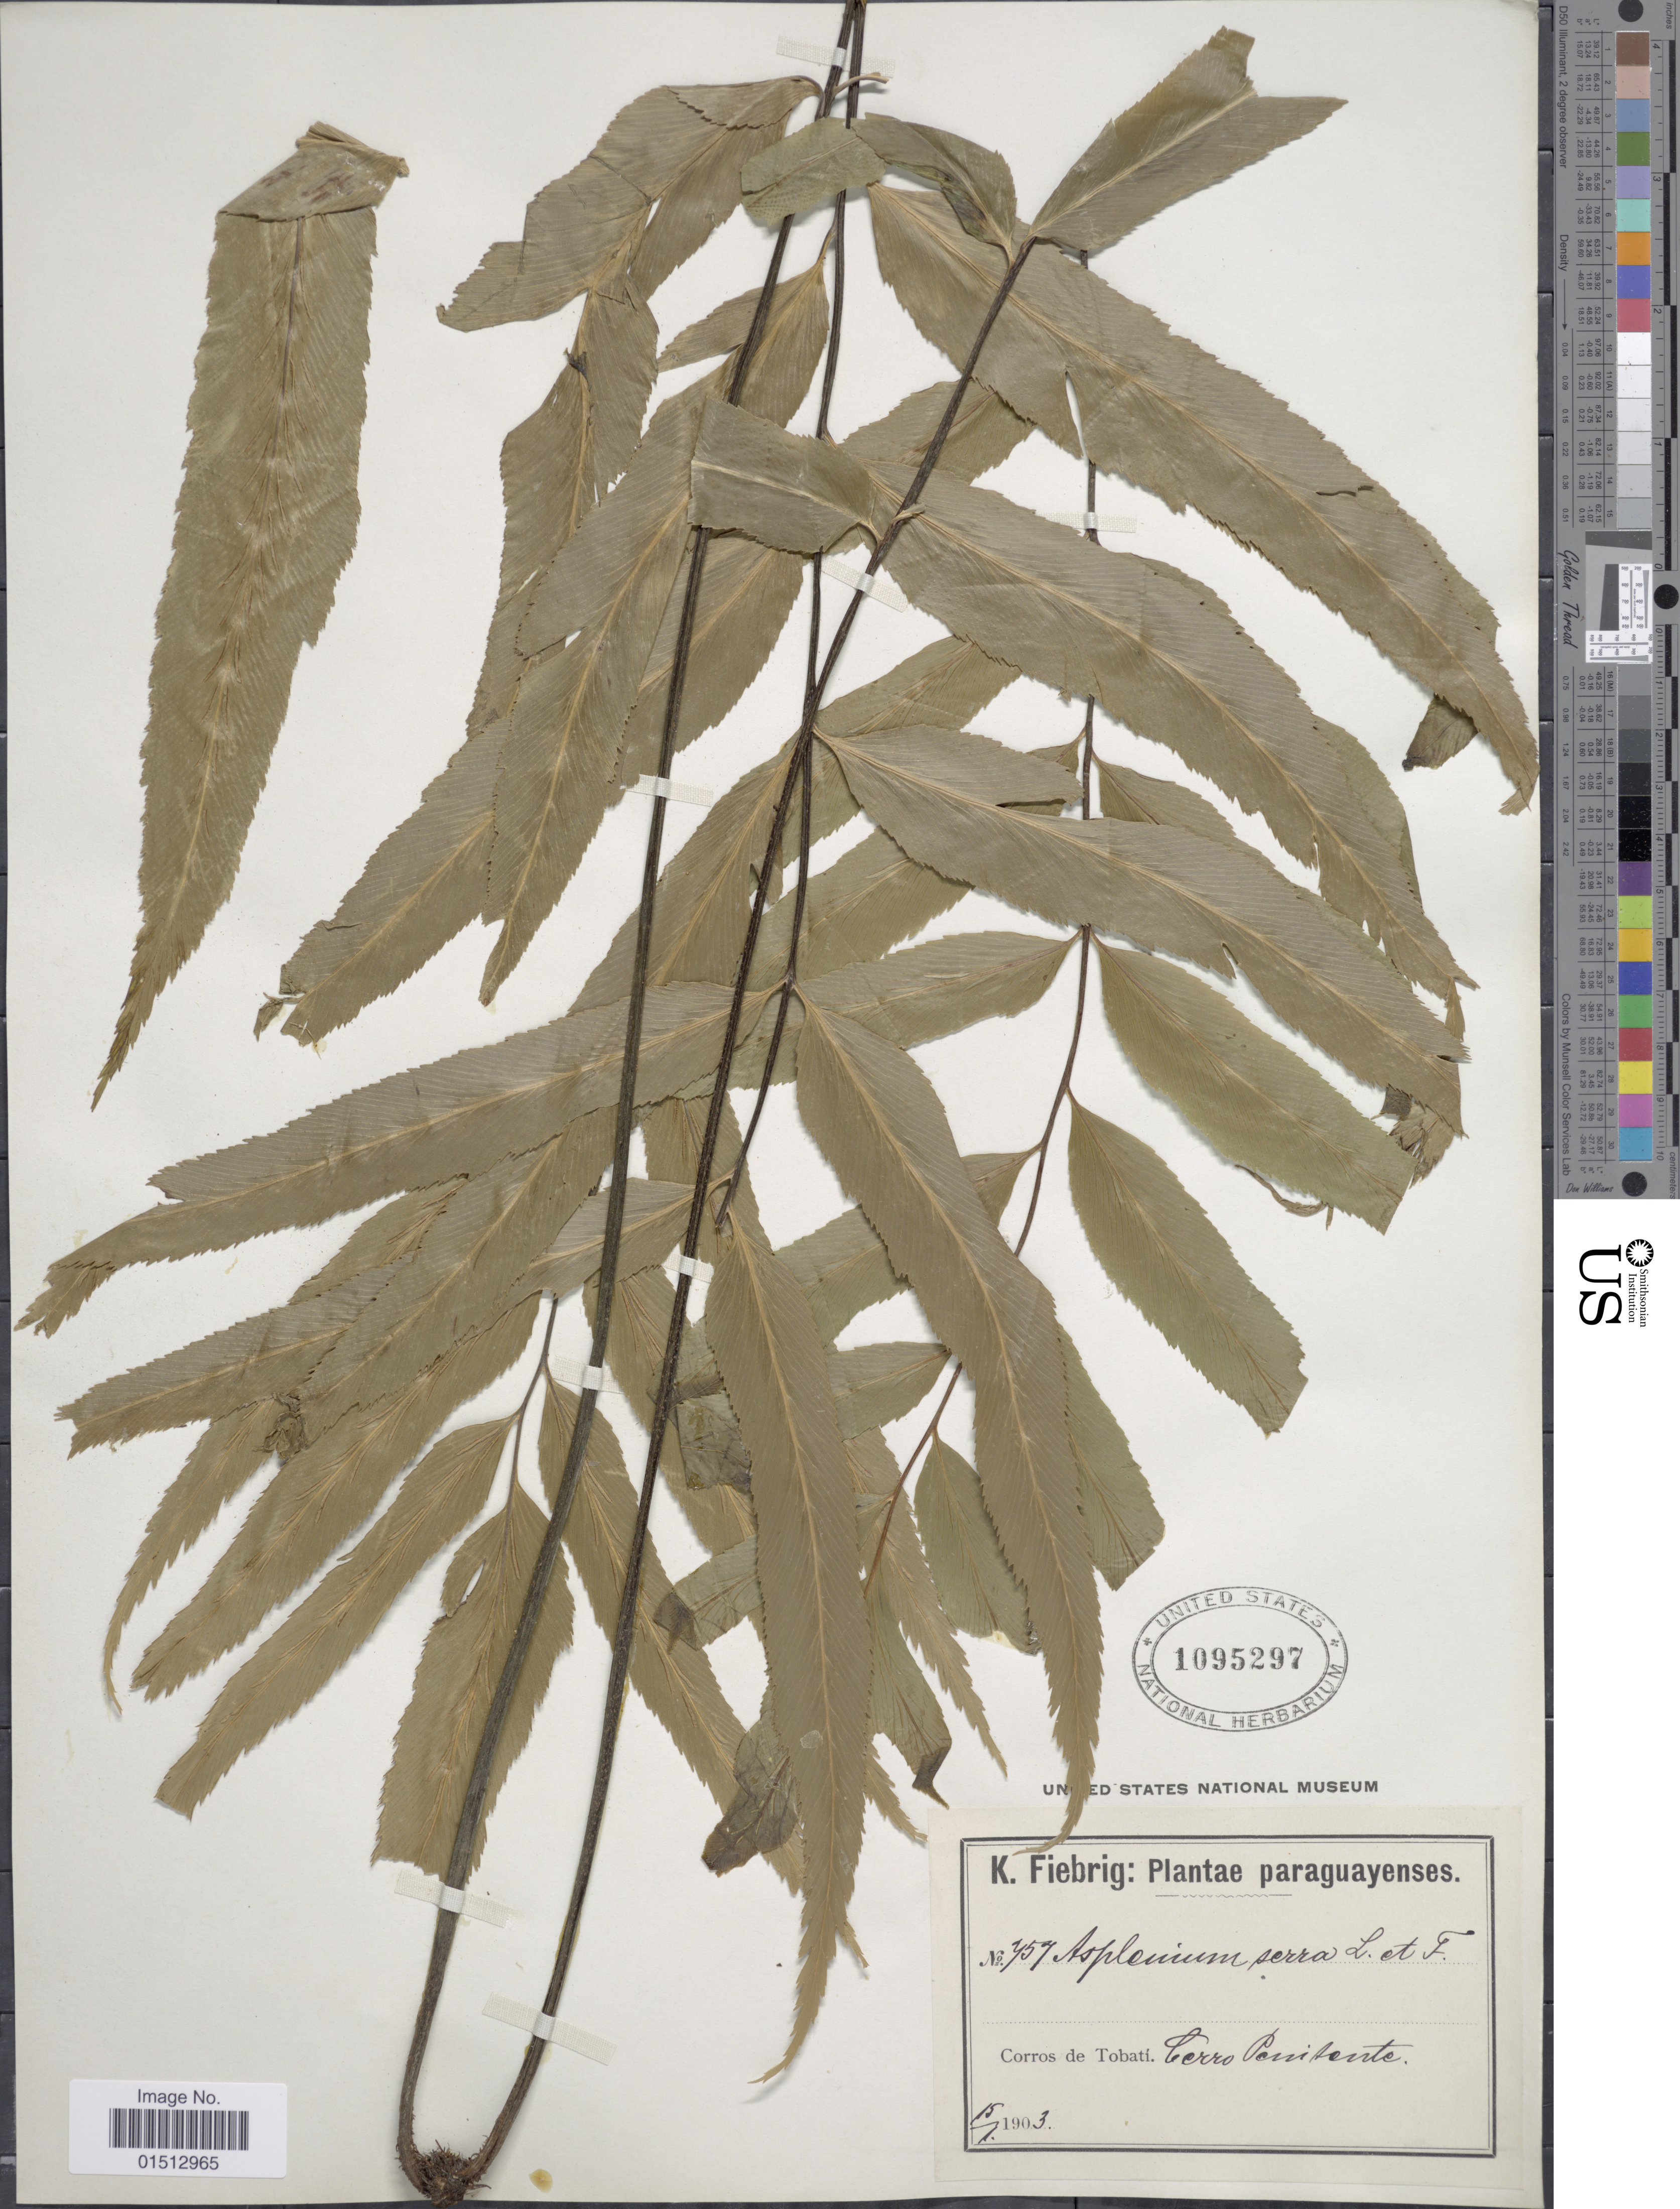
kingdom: Plantae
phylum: Tracheophyta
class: Polypodiopsida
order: Polypodiales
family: Aspleniaceae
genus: Asplenium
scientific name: Asplenium serra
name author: Langsd. & Fisch.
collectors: K. Fiebrig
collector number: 757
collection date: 1903-01-15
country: Paraguay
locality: Paraguayenses, Corros de Tobati, Cerro Penitente.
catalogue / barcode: US 1095297